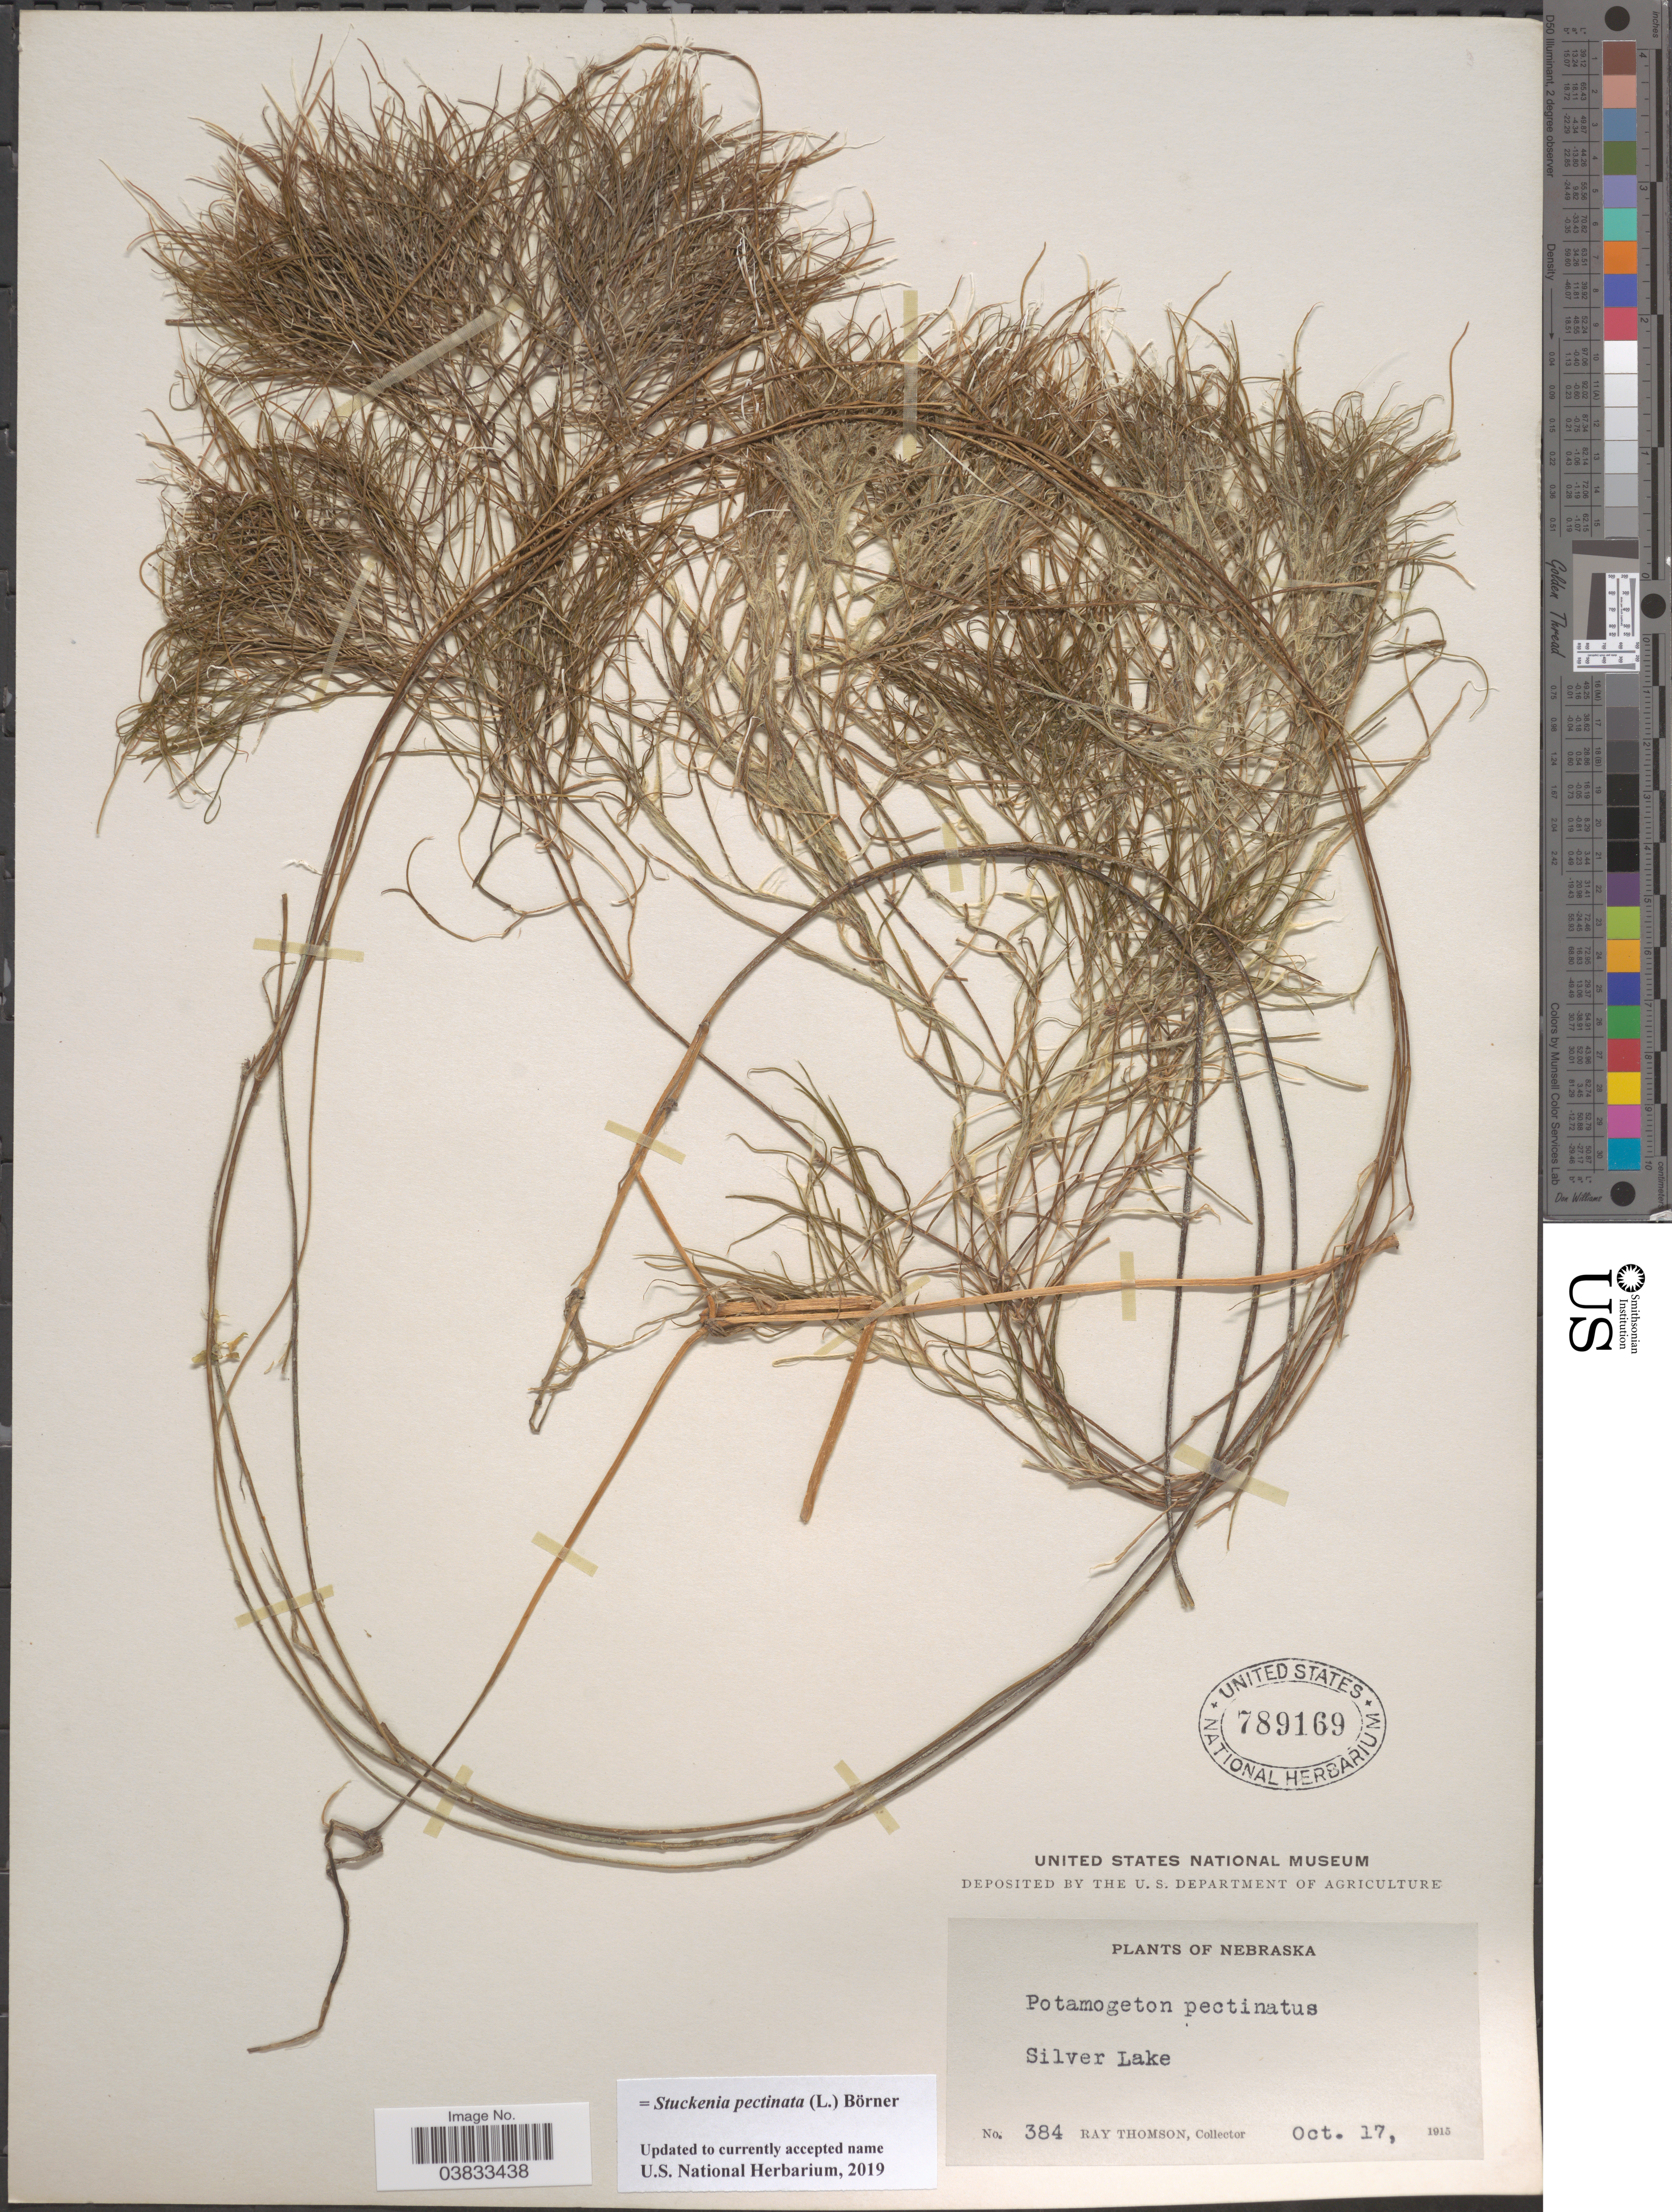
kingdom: Plantae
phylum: Tracheophyta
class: Liliopsida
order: Alismatales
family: Potamogetonaceae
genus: Stuckenia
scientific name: Stuckenia pectinata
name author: (L.) Börner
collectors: R. Thomson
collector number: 384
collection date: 1915-10-17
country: United States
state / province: Nebraska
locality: Silver Lake.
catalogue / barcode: US 789169